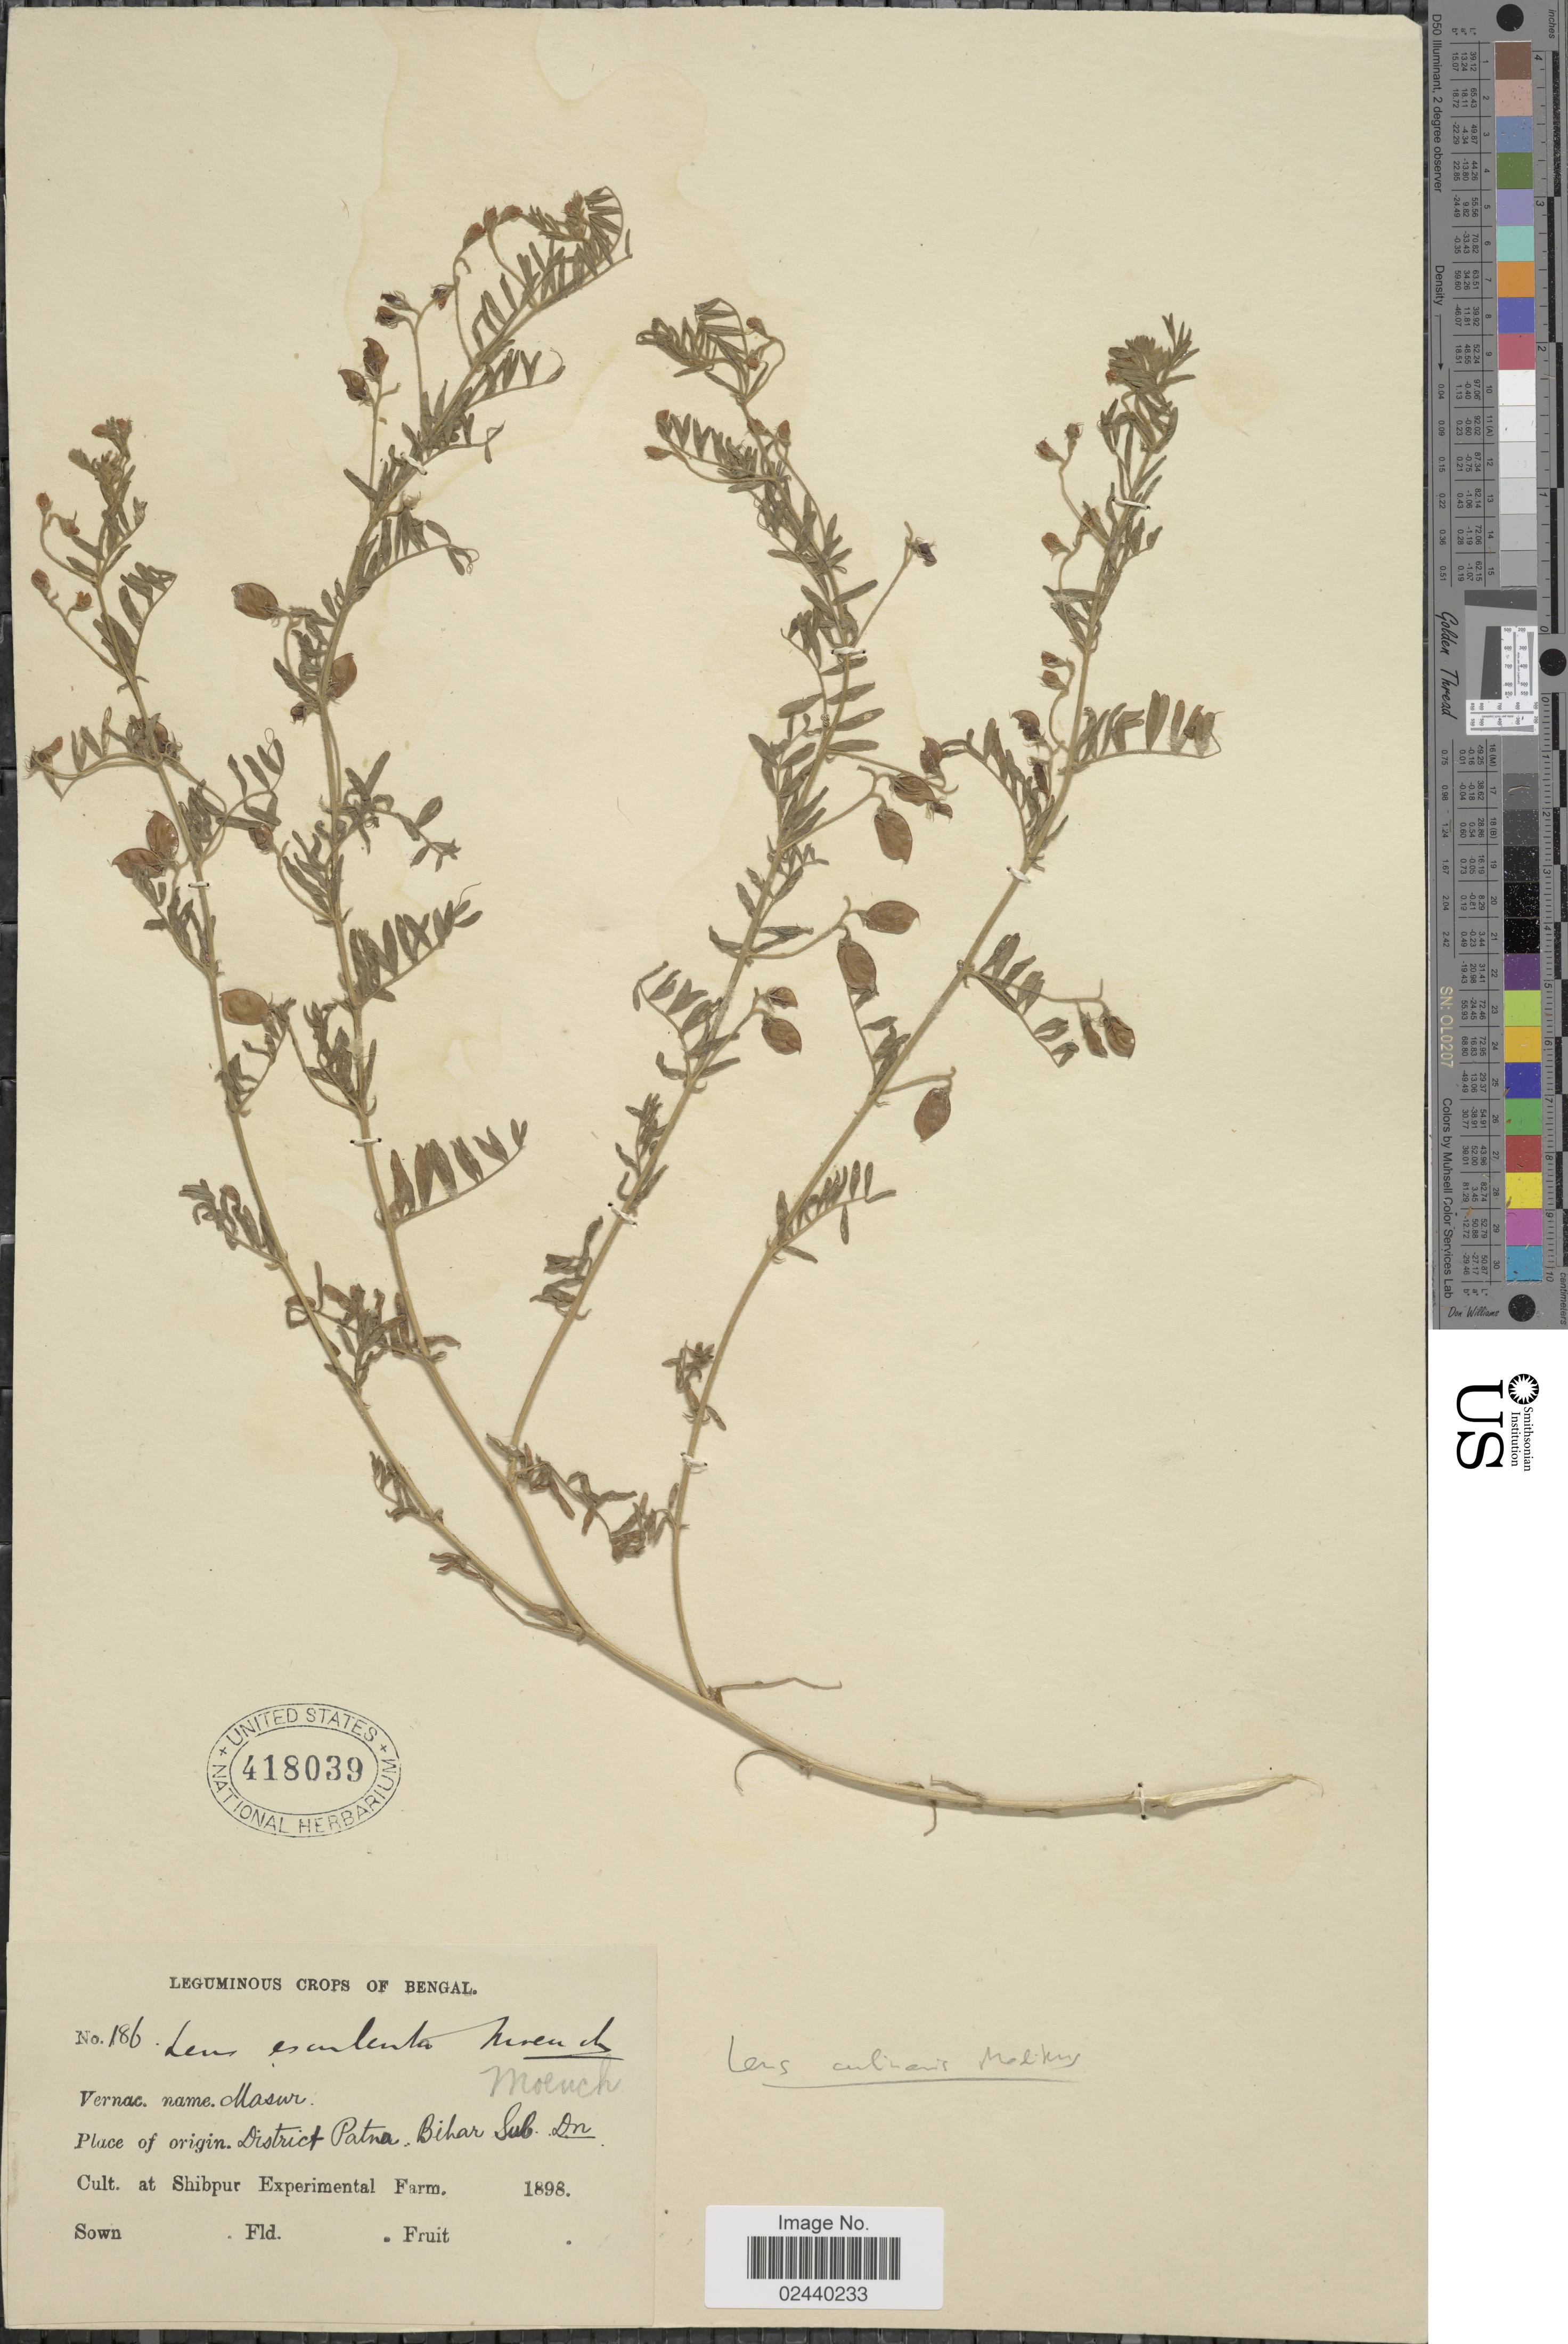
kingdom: Plantae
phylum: Tracheophyta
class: Magnoliopsida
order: Fabales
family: Fabaceae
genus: Vicia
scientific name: Vicia lens subsp. lens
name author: (L.) Coss. & Germ.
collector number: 186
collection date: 1898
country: India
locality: Bengal, cult. at Shibpur Experimental Farm.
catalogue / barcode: US 418039